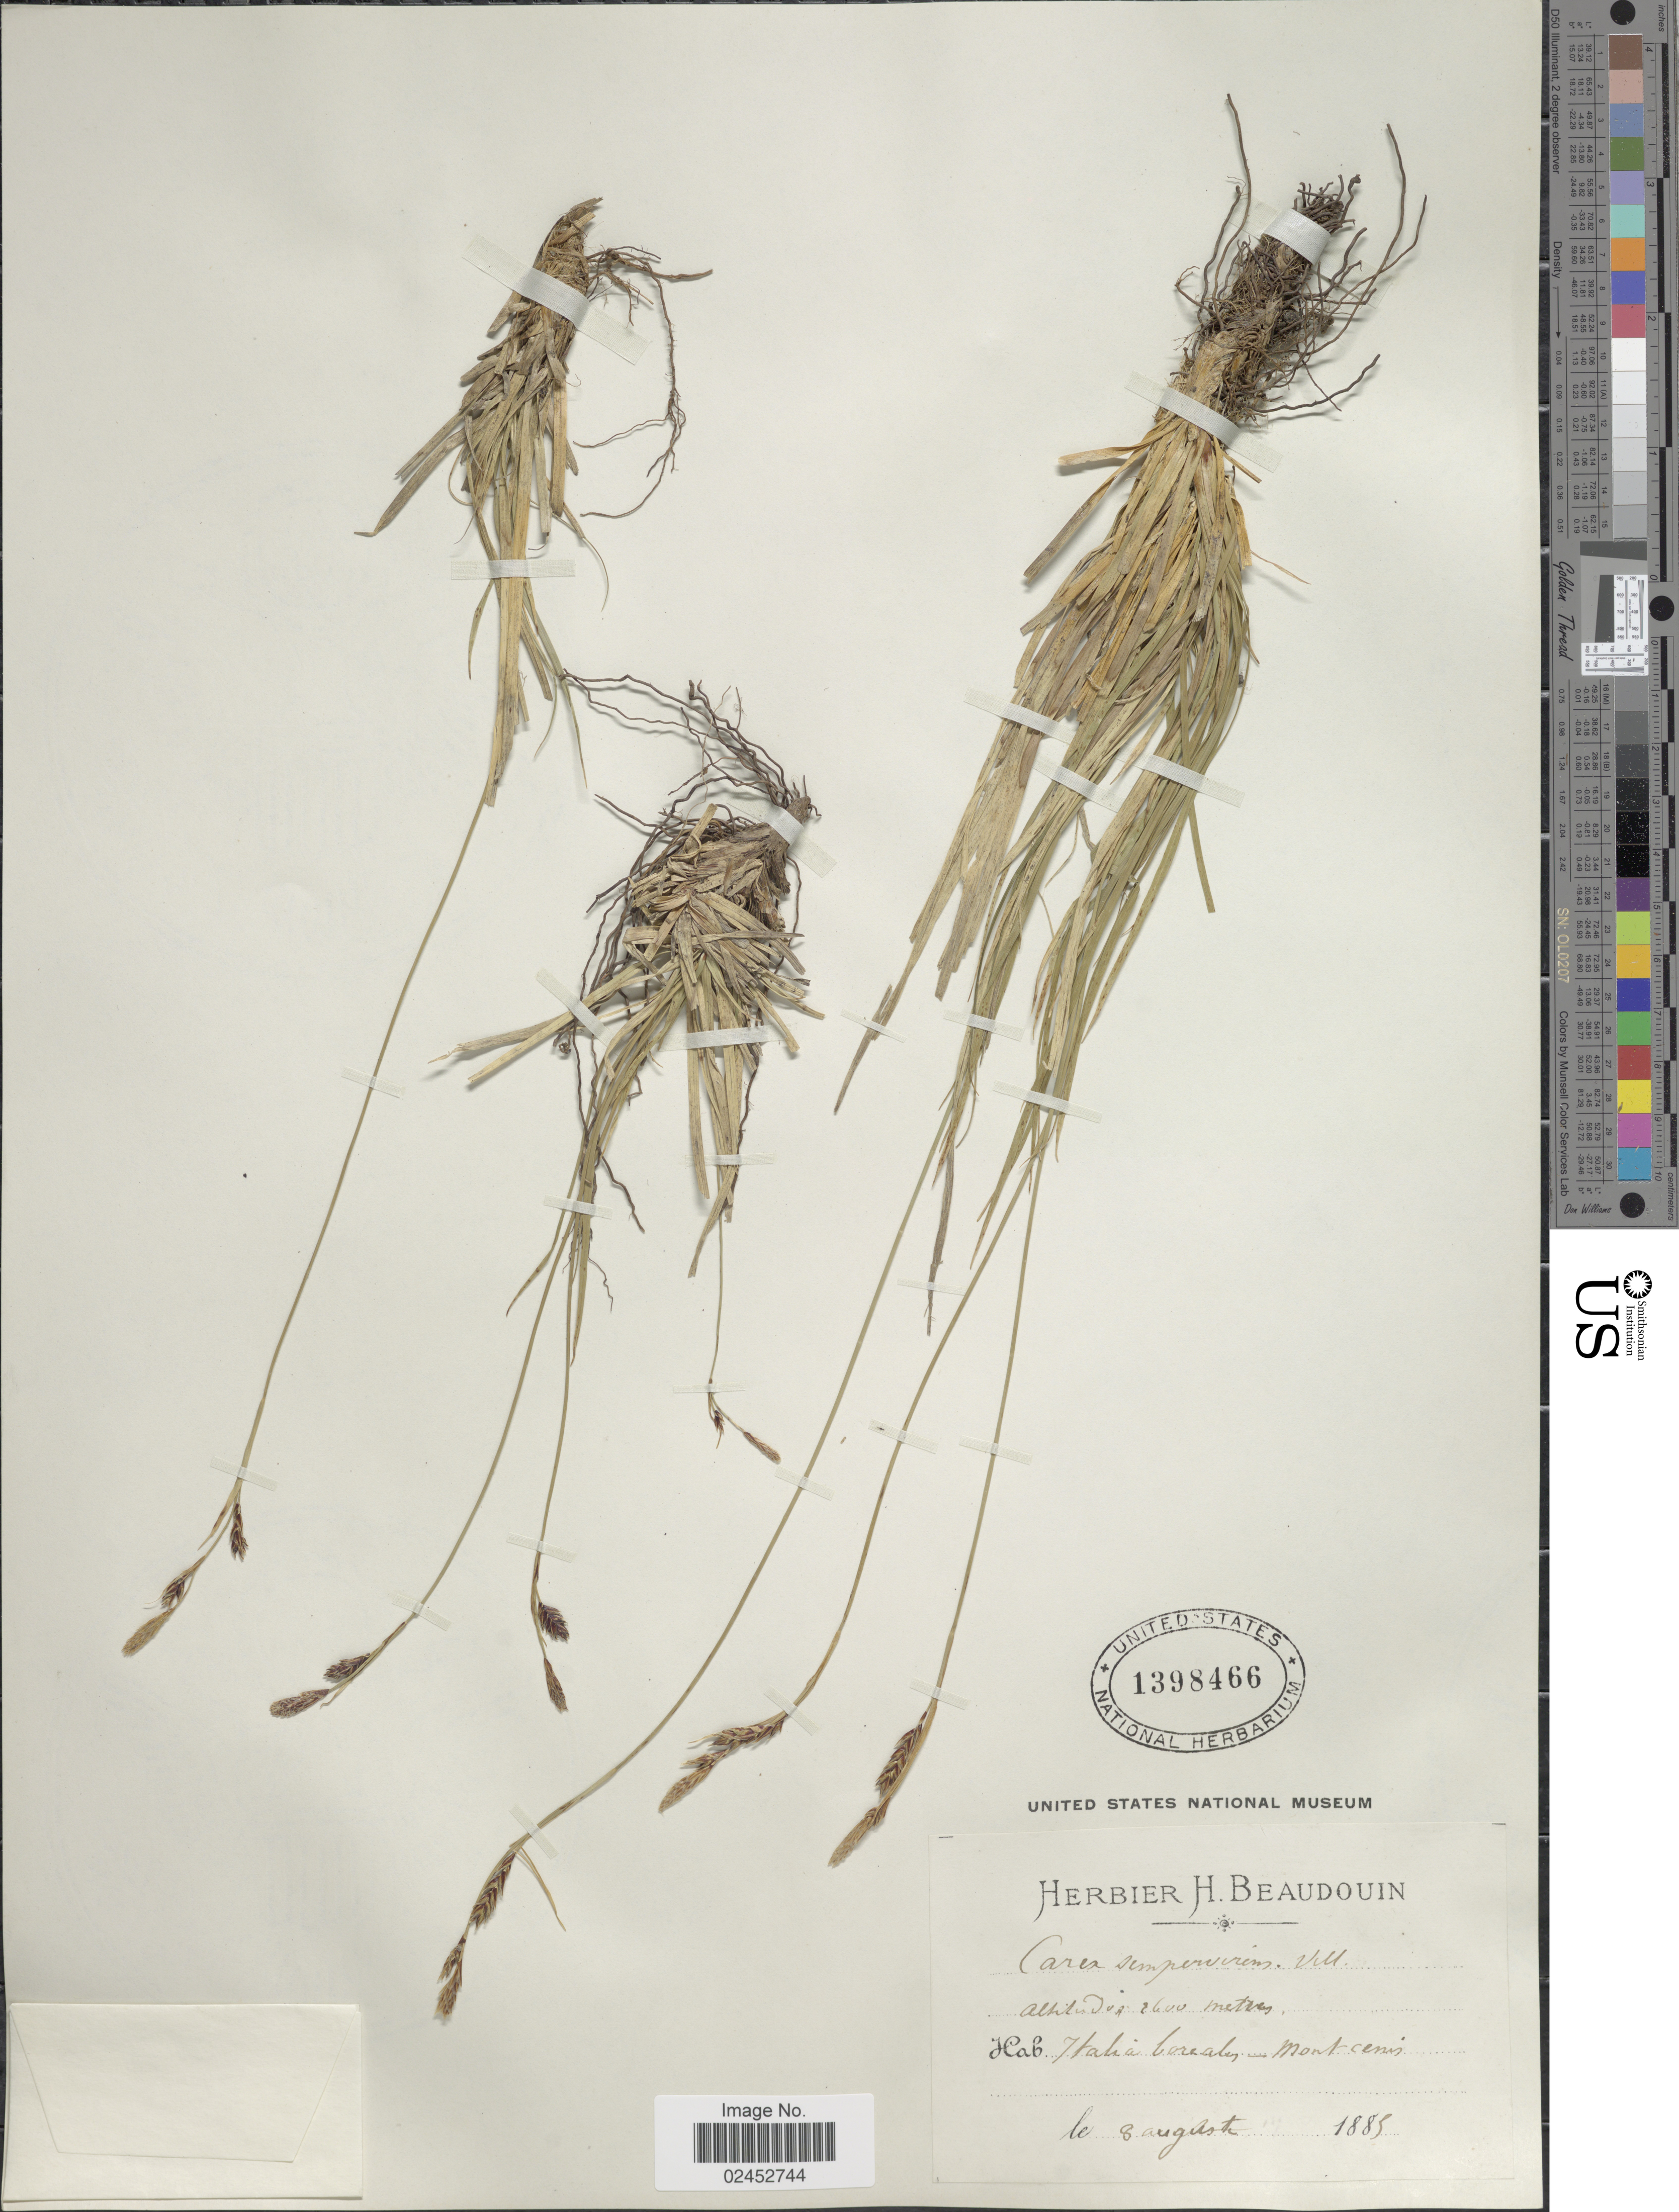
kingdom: Plantae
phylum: Tracheophyta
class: Liliopsida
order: Poales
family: Cyperaceae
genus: Carex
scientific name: Carex sempervirens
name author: Vill.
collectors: ex herb. H. Beaudouin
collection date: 1885-08-08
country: Italy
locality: Italia boreales - Mont Cenis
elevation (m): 2600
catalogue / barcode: US 1398466